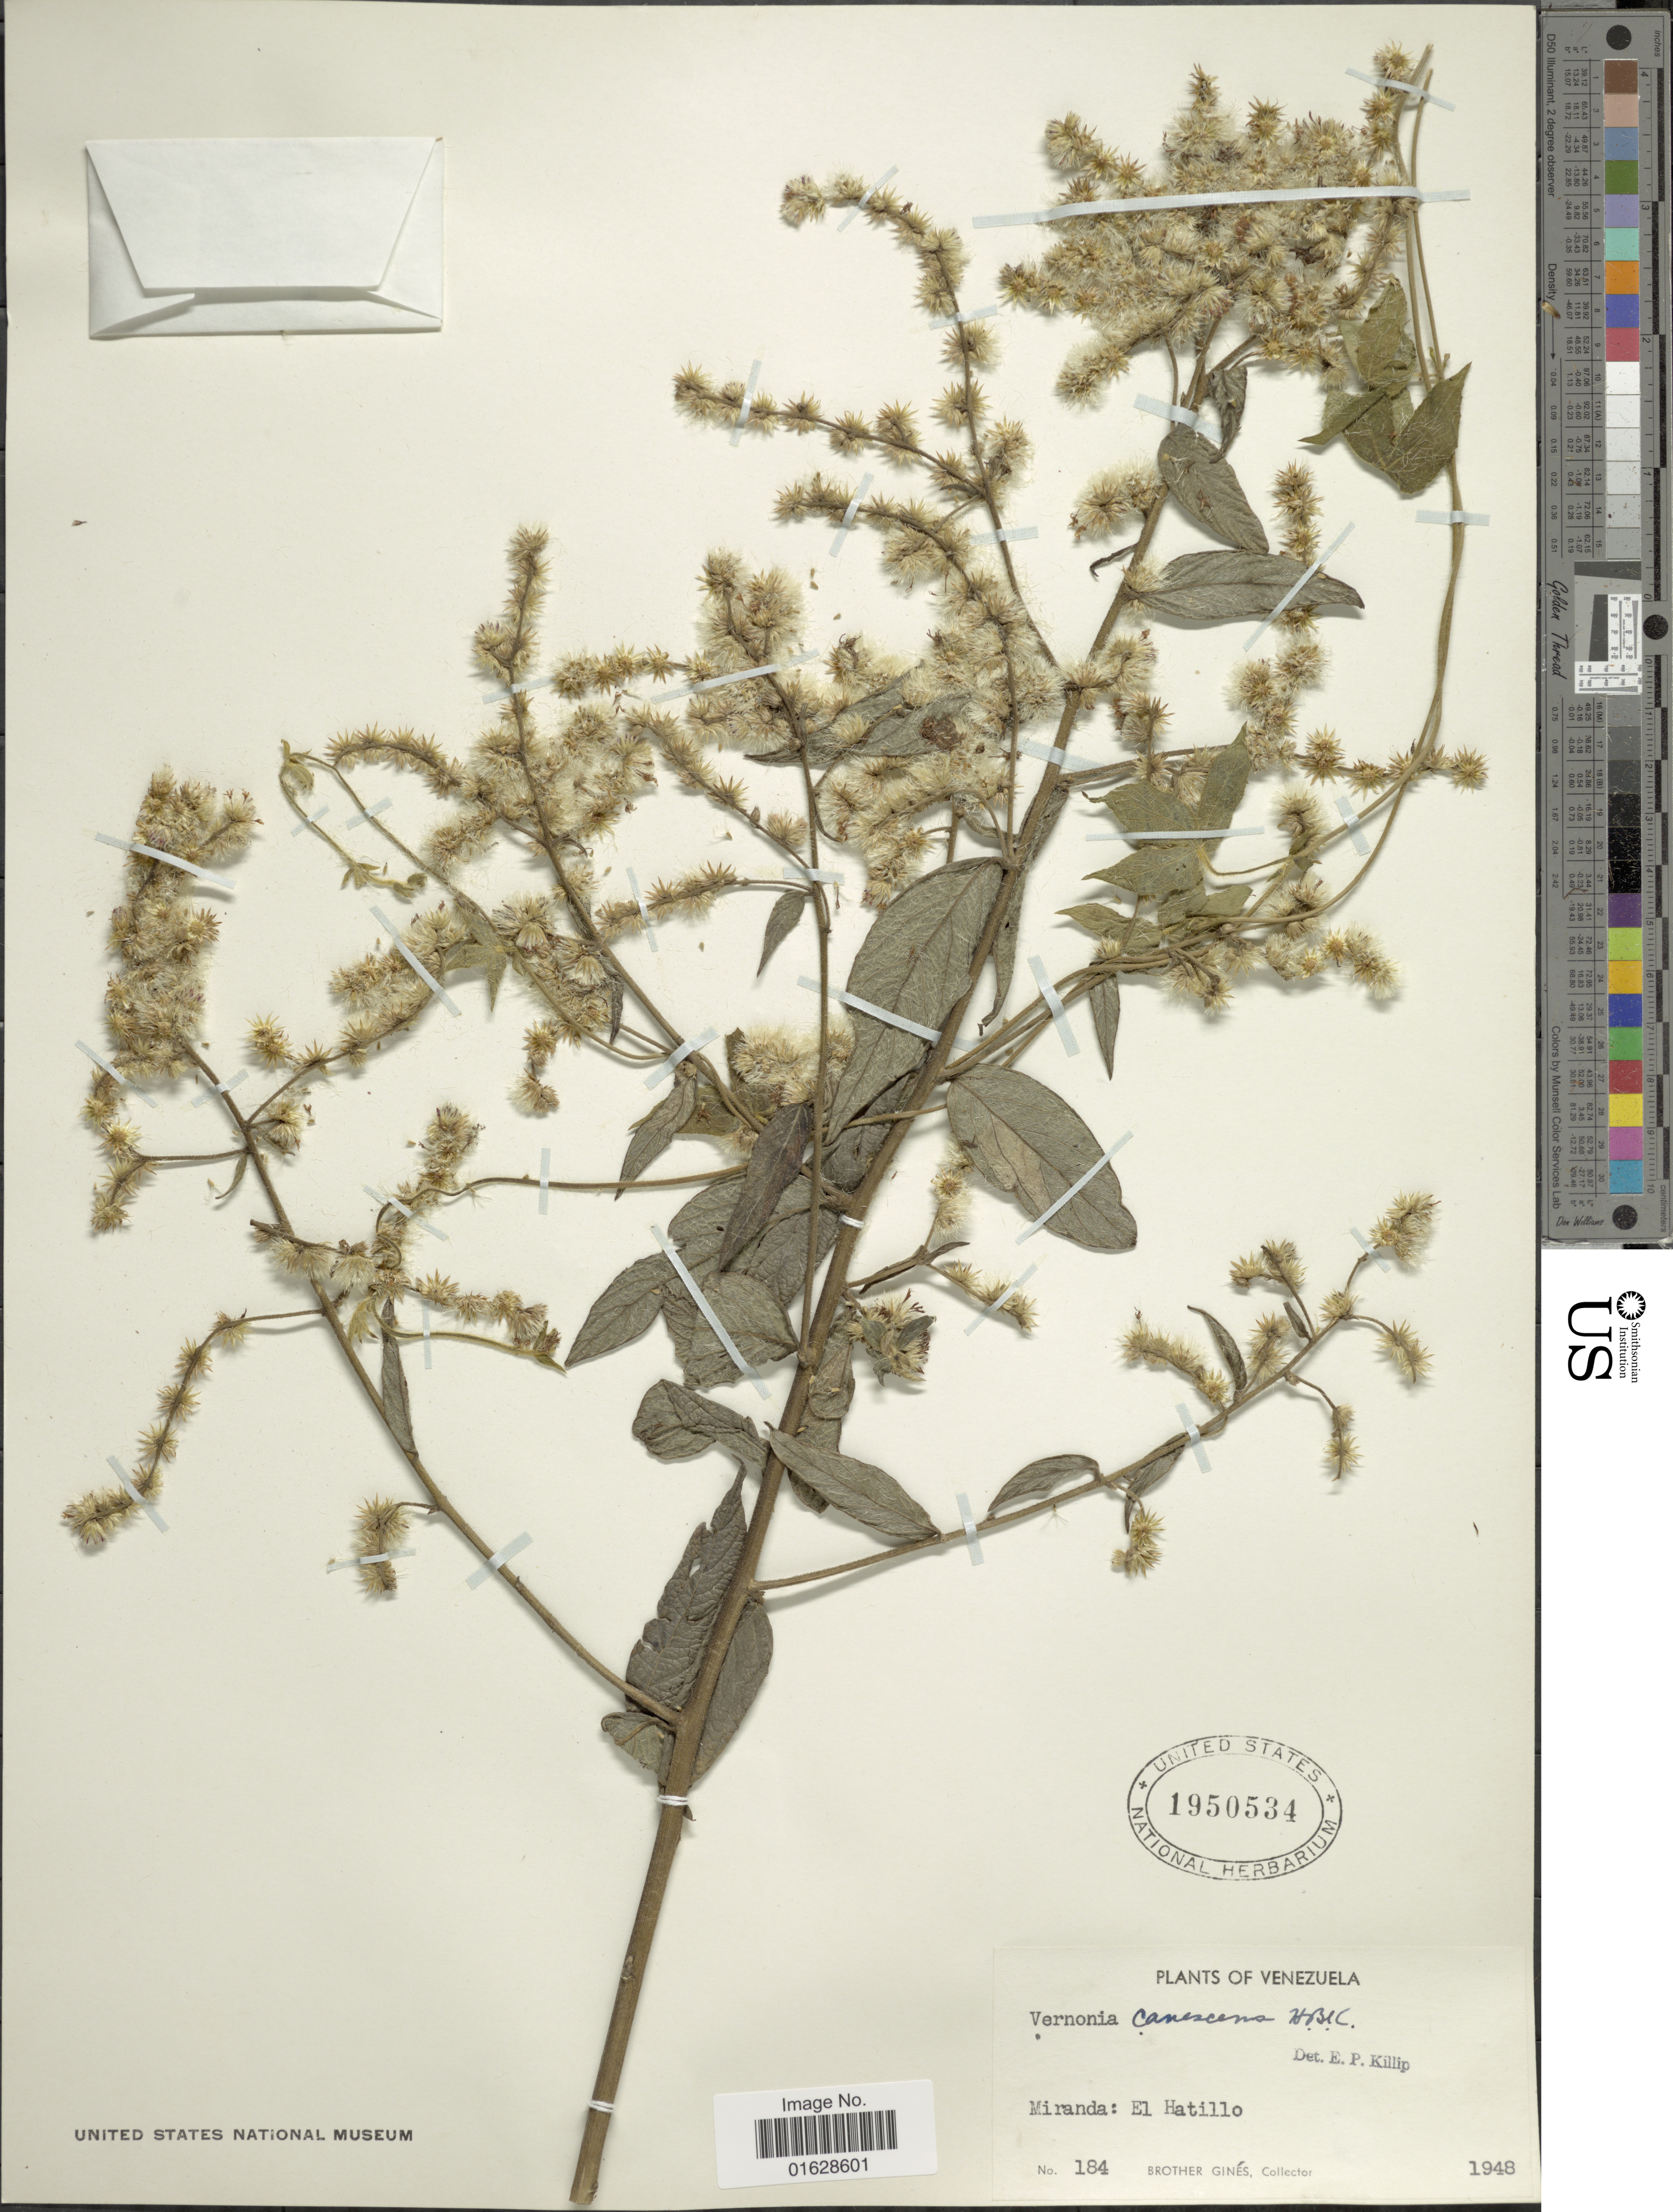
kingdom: Plantae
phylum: Tracheophyta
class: Magnoliopsida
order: Asterales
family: Asteraceae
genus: Lepidaploa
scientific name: Lepidaploa canescens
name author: (Kunth) H. Rob.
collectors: Bro. Gines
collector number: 184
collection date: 1948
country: Venezuela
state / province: Miranda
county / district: El Hatillo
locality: El Hatillo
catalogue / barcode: US 1950534